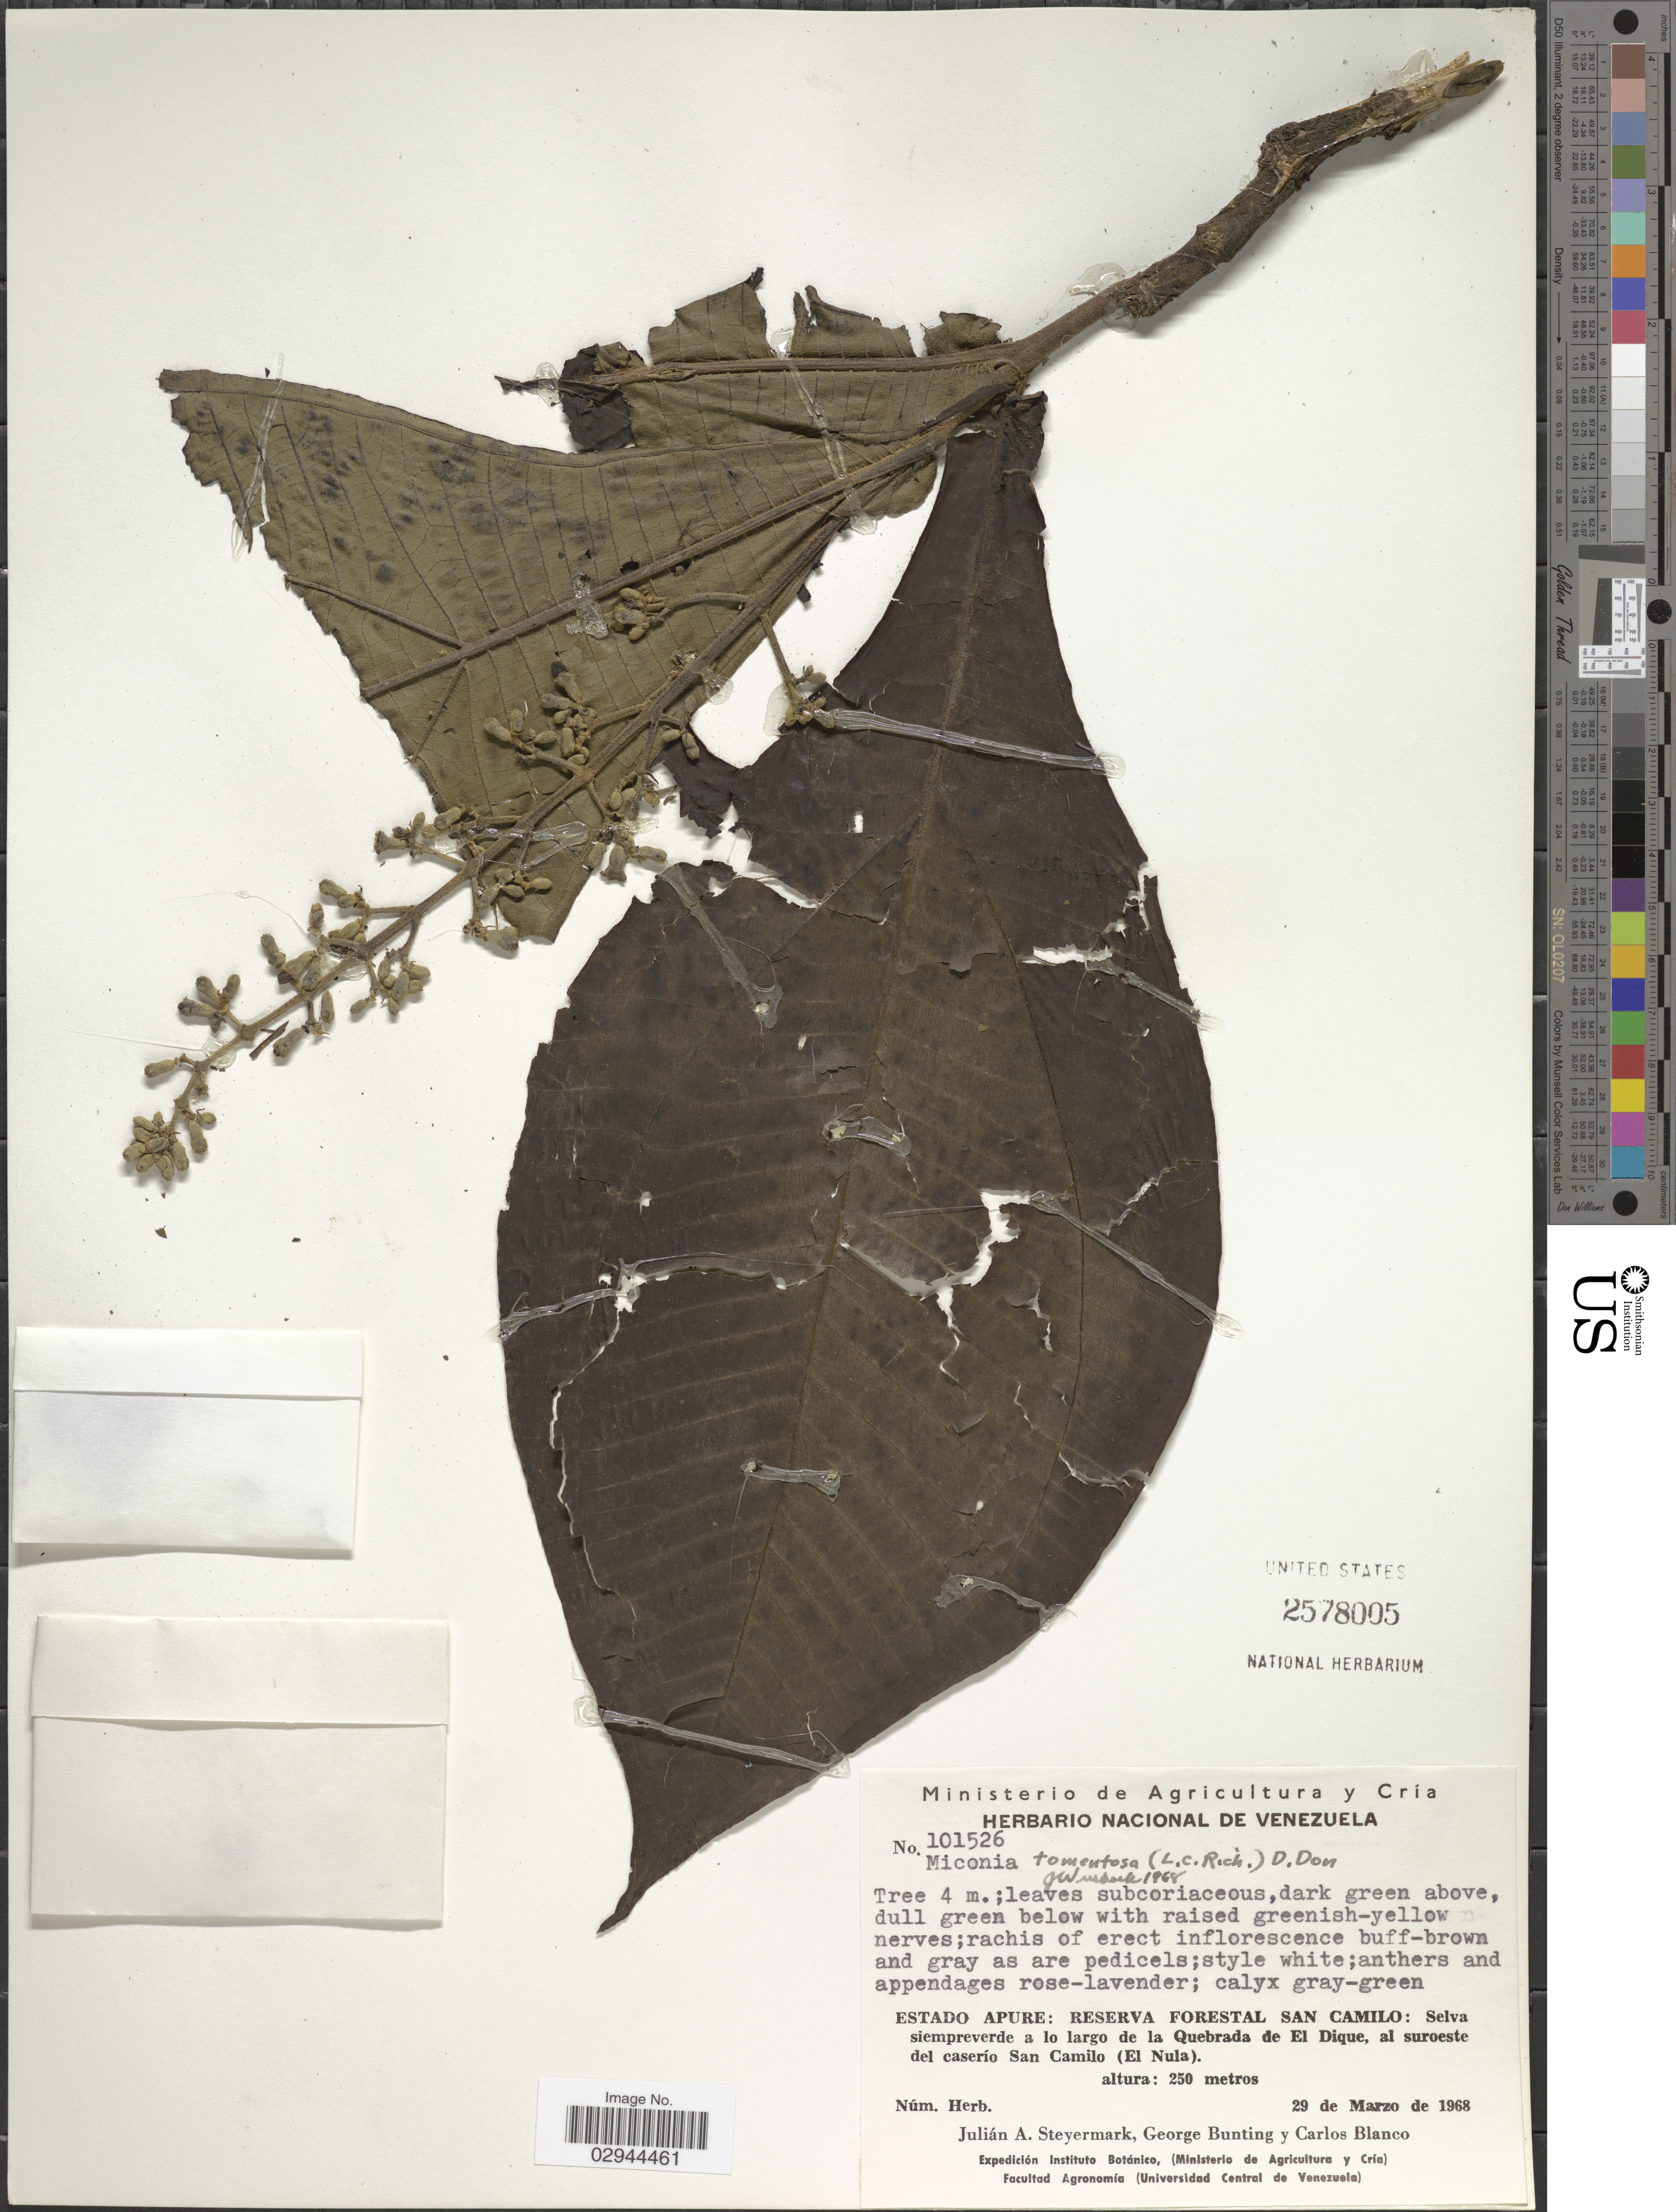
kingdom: Plantae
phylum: Tracheophyta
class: Magnoliopsida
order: Myrtales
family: Melastomataceae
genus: Miconia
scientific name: Miconia tomentosa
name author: (Rich.) D. Don ex DC.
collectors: J. Steyermark, G. S. Bunting & C. Blanco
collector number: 101526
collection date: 1968-03-29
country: Venezuela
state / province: Apure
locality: Reserva Forestal San Camilo: Selva siempreverde a lo largo de la Quebrada de El Dique, al suroeste del caserío San Camilo (El Nula).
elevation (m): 250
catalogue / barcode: US 2578005